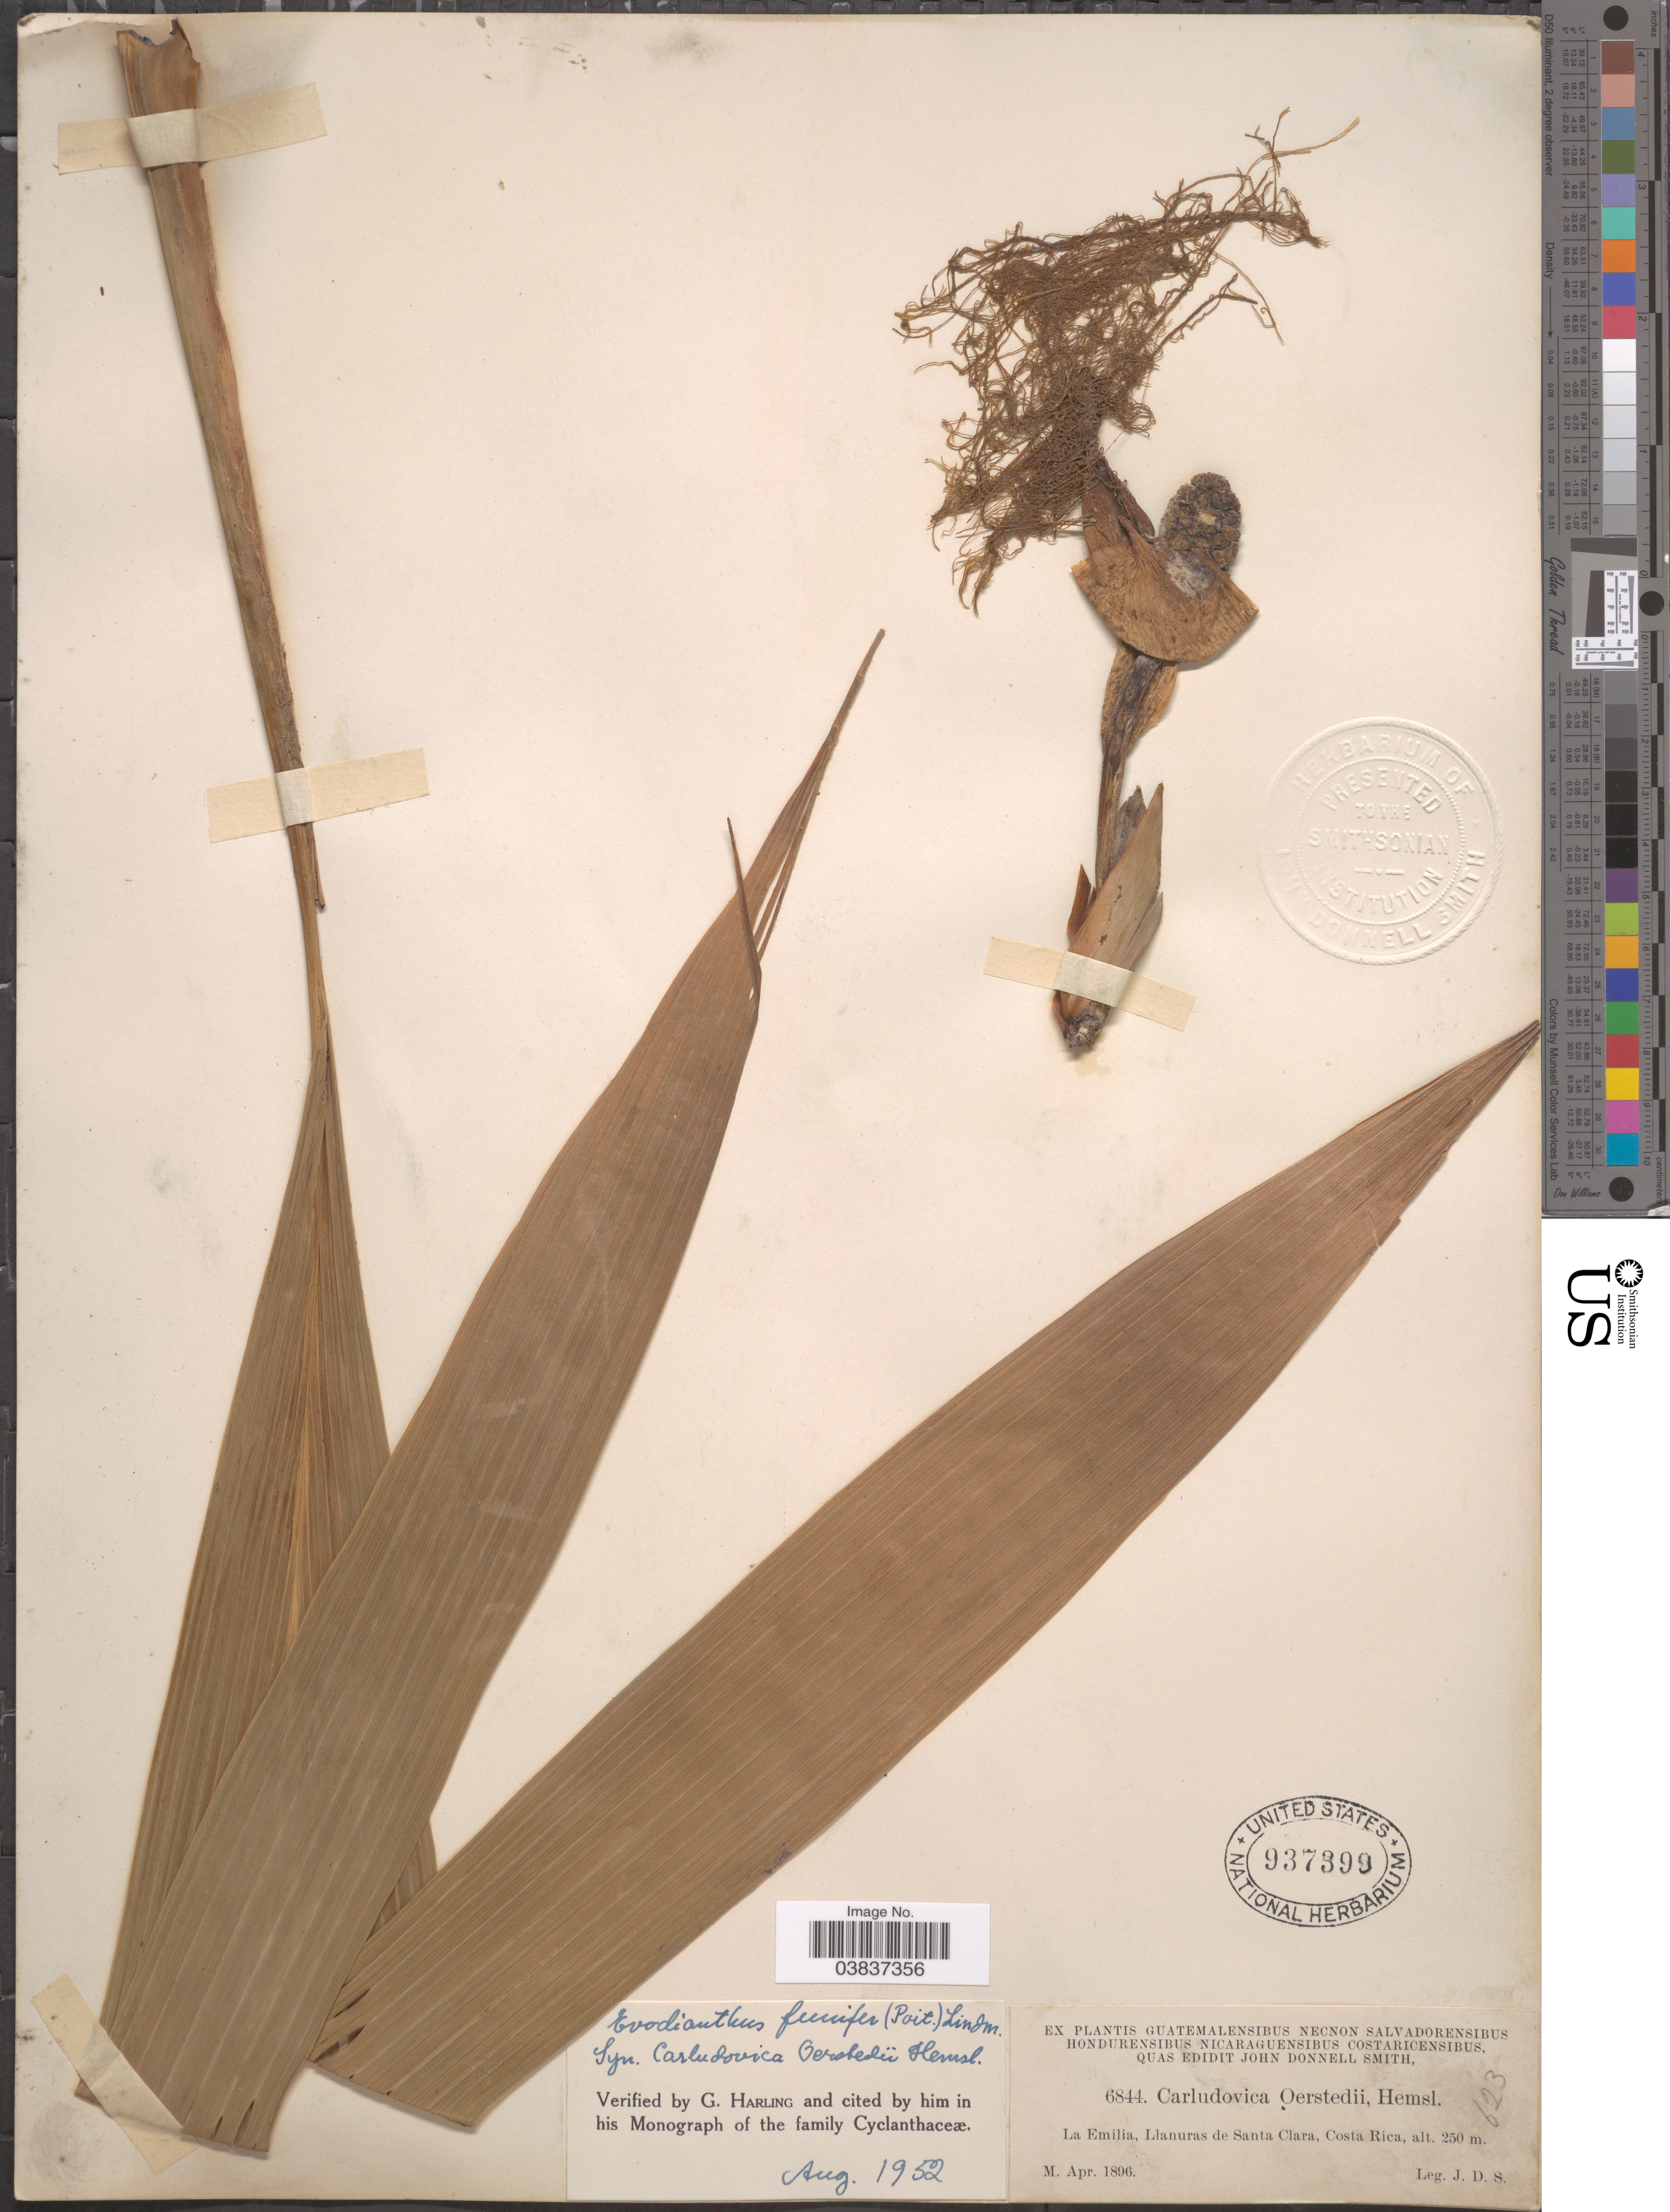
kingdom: Plantae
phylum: Tracheophyta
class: Liliopsida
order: Pandanales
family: Cyclanthaceae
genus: Evodianthus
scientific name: Evodianthus funifer subsp. funifer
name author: (Poit.) Lindm.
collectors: J. Donnell Smith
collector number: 6844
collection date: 1896-04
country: Costa Rica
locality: La Emilia, Llanuras de Santa Clara.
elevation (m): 250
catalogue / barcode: US 937399